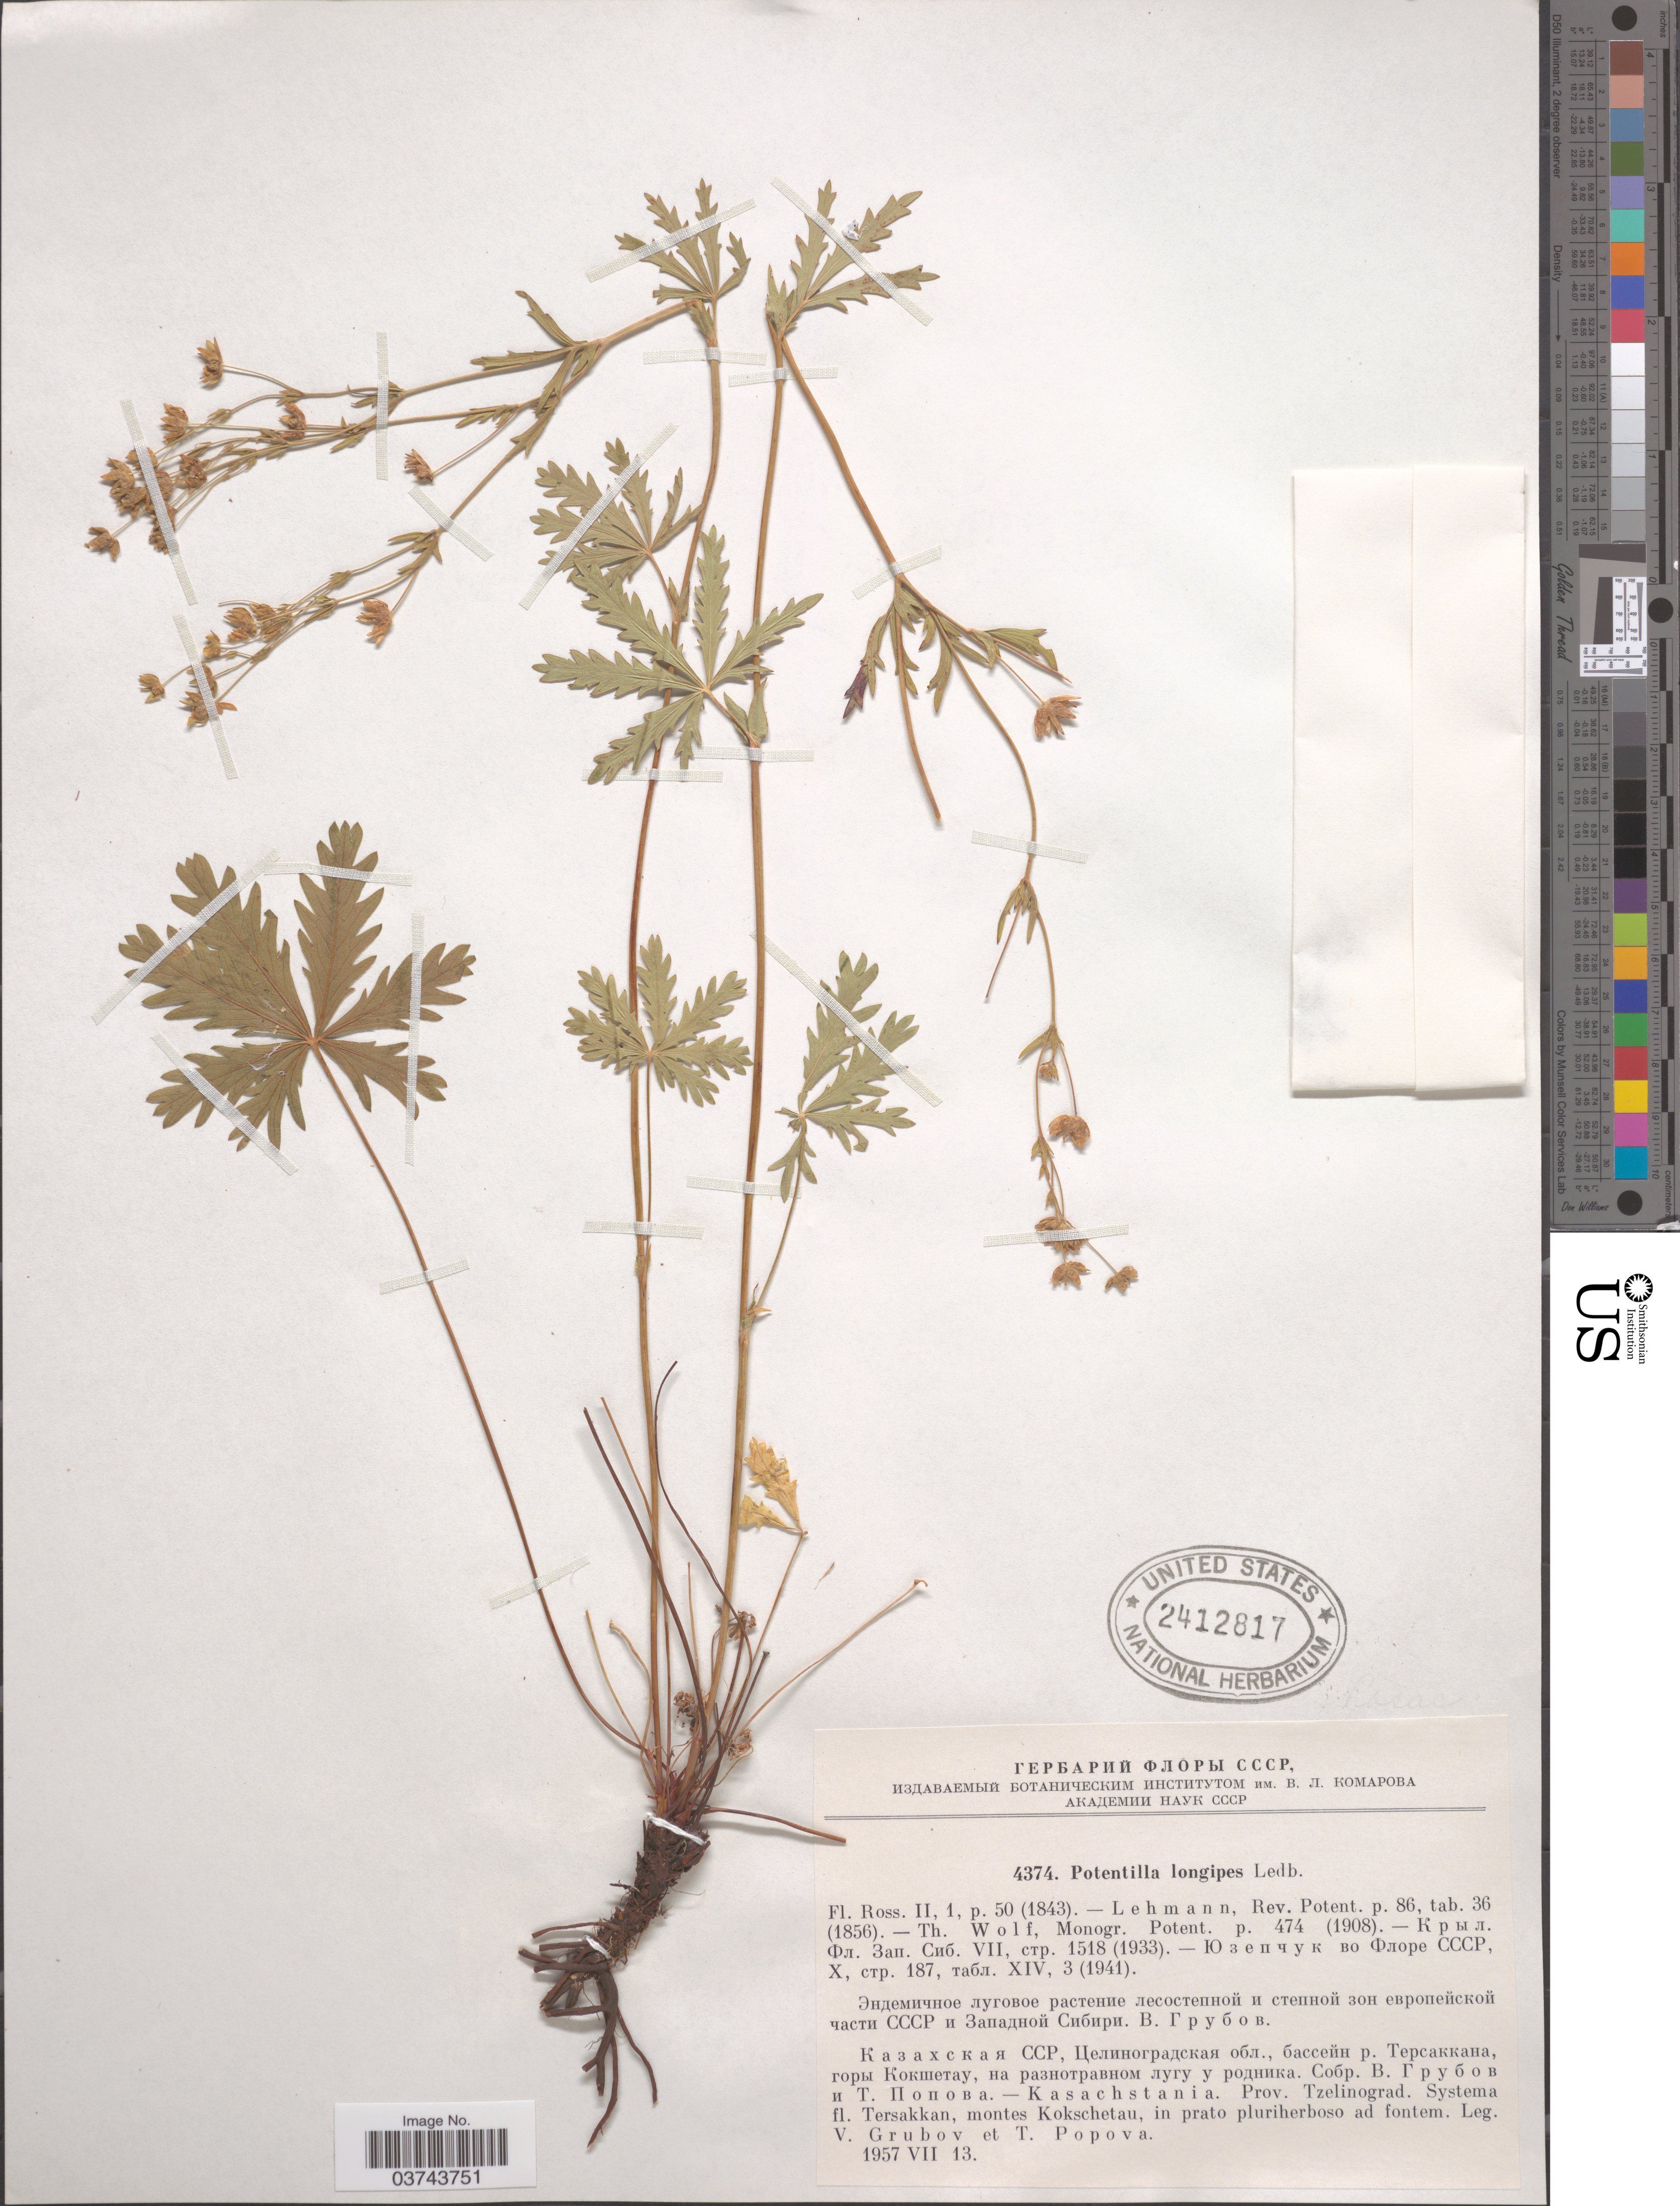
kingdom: Plantae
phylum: Tracheophyta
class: Magnoliopsida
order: Rosales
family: Rosaceae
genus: Potentilla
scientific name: Potentilla longipes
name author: Ledeb.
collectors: V. I. Grubov & T. Popova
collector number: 4374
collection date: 1957-07-13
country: Kazakhstan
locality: Kasachstania. Prov. Tzelinograd. Systema fl. Tersakkan, montes Kokschetau, in prato pluriherboso ad fontem.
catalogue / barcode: US 2412817